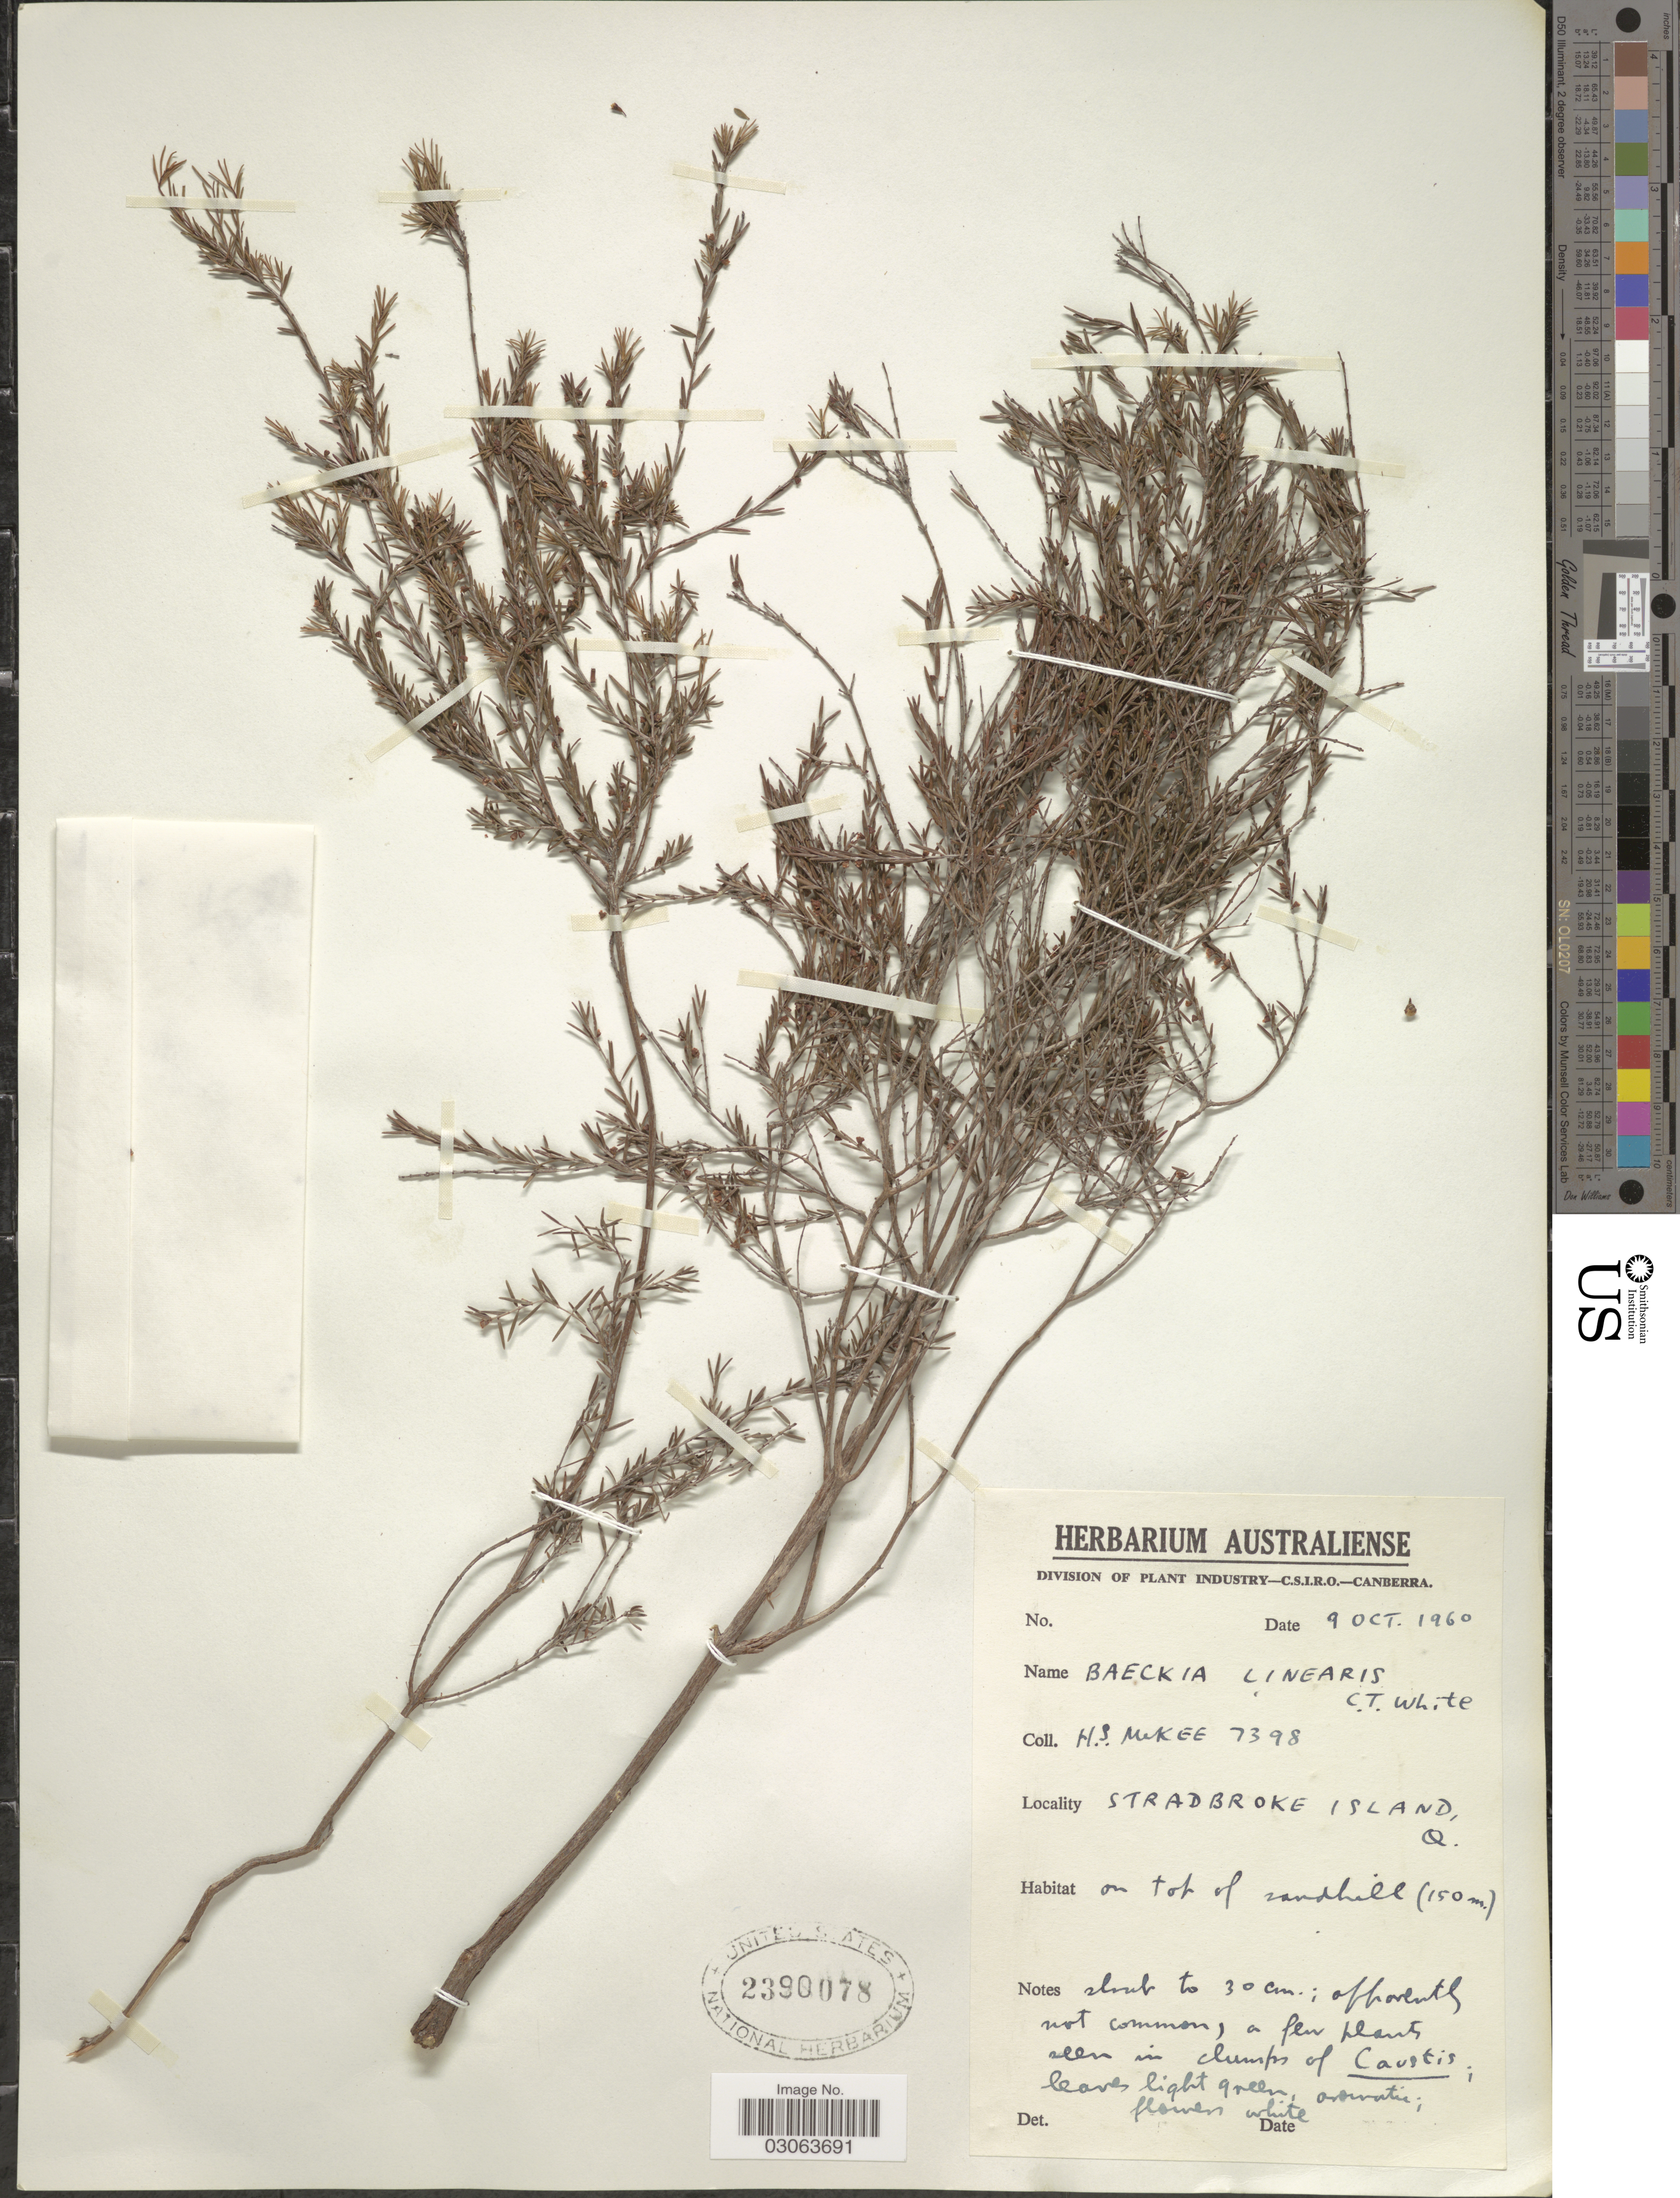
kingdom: Plantae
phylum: Tracheophyta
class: Magnoliopsida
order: Myrtales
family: Myrtaceae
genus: Ochrosperma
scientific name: Ochrosperma lineare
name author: (C.T. White) Trudgen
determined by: Wilson, Peter G.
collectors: H. S. McKee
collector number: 7398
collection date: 1960-10-09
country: Australia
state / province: Queensland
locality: Stradbroke Island.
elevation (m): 150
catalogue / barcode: US 2390078